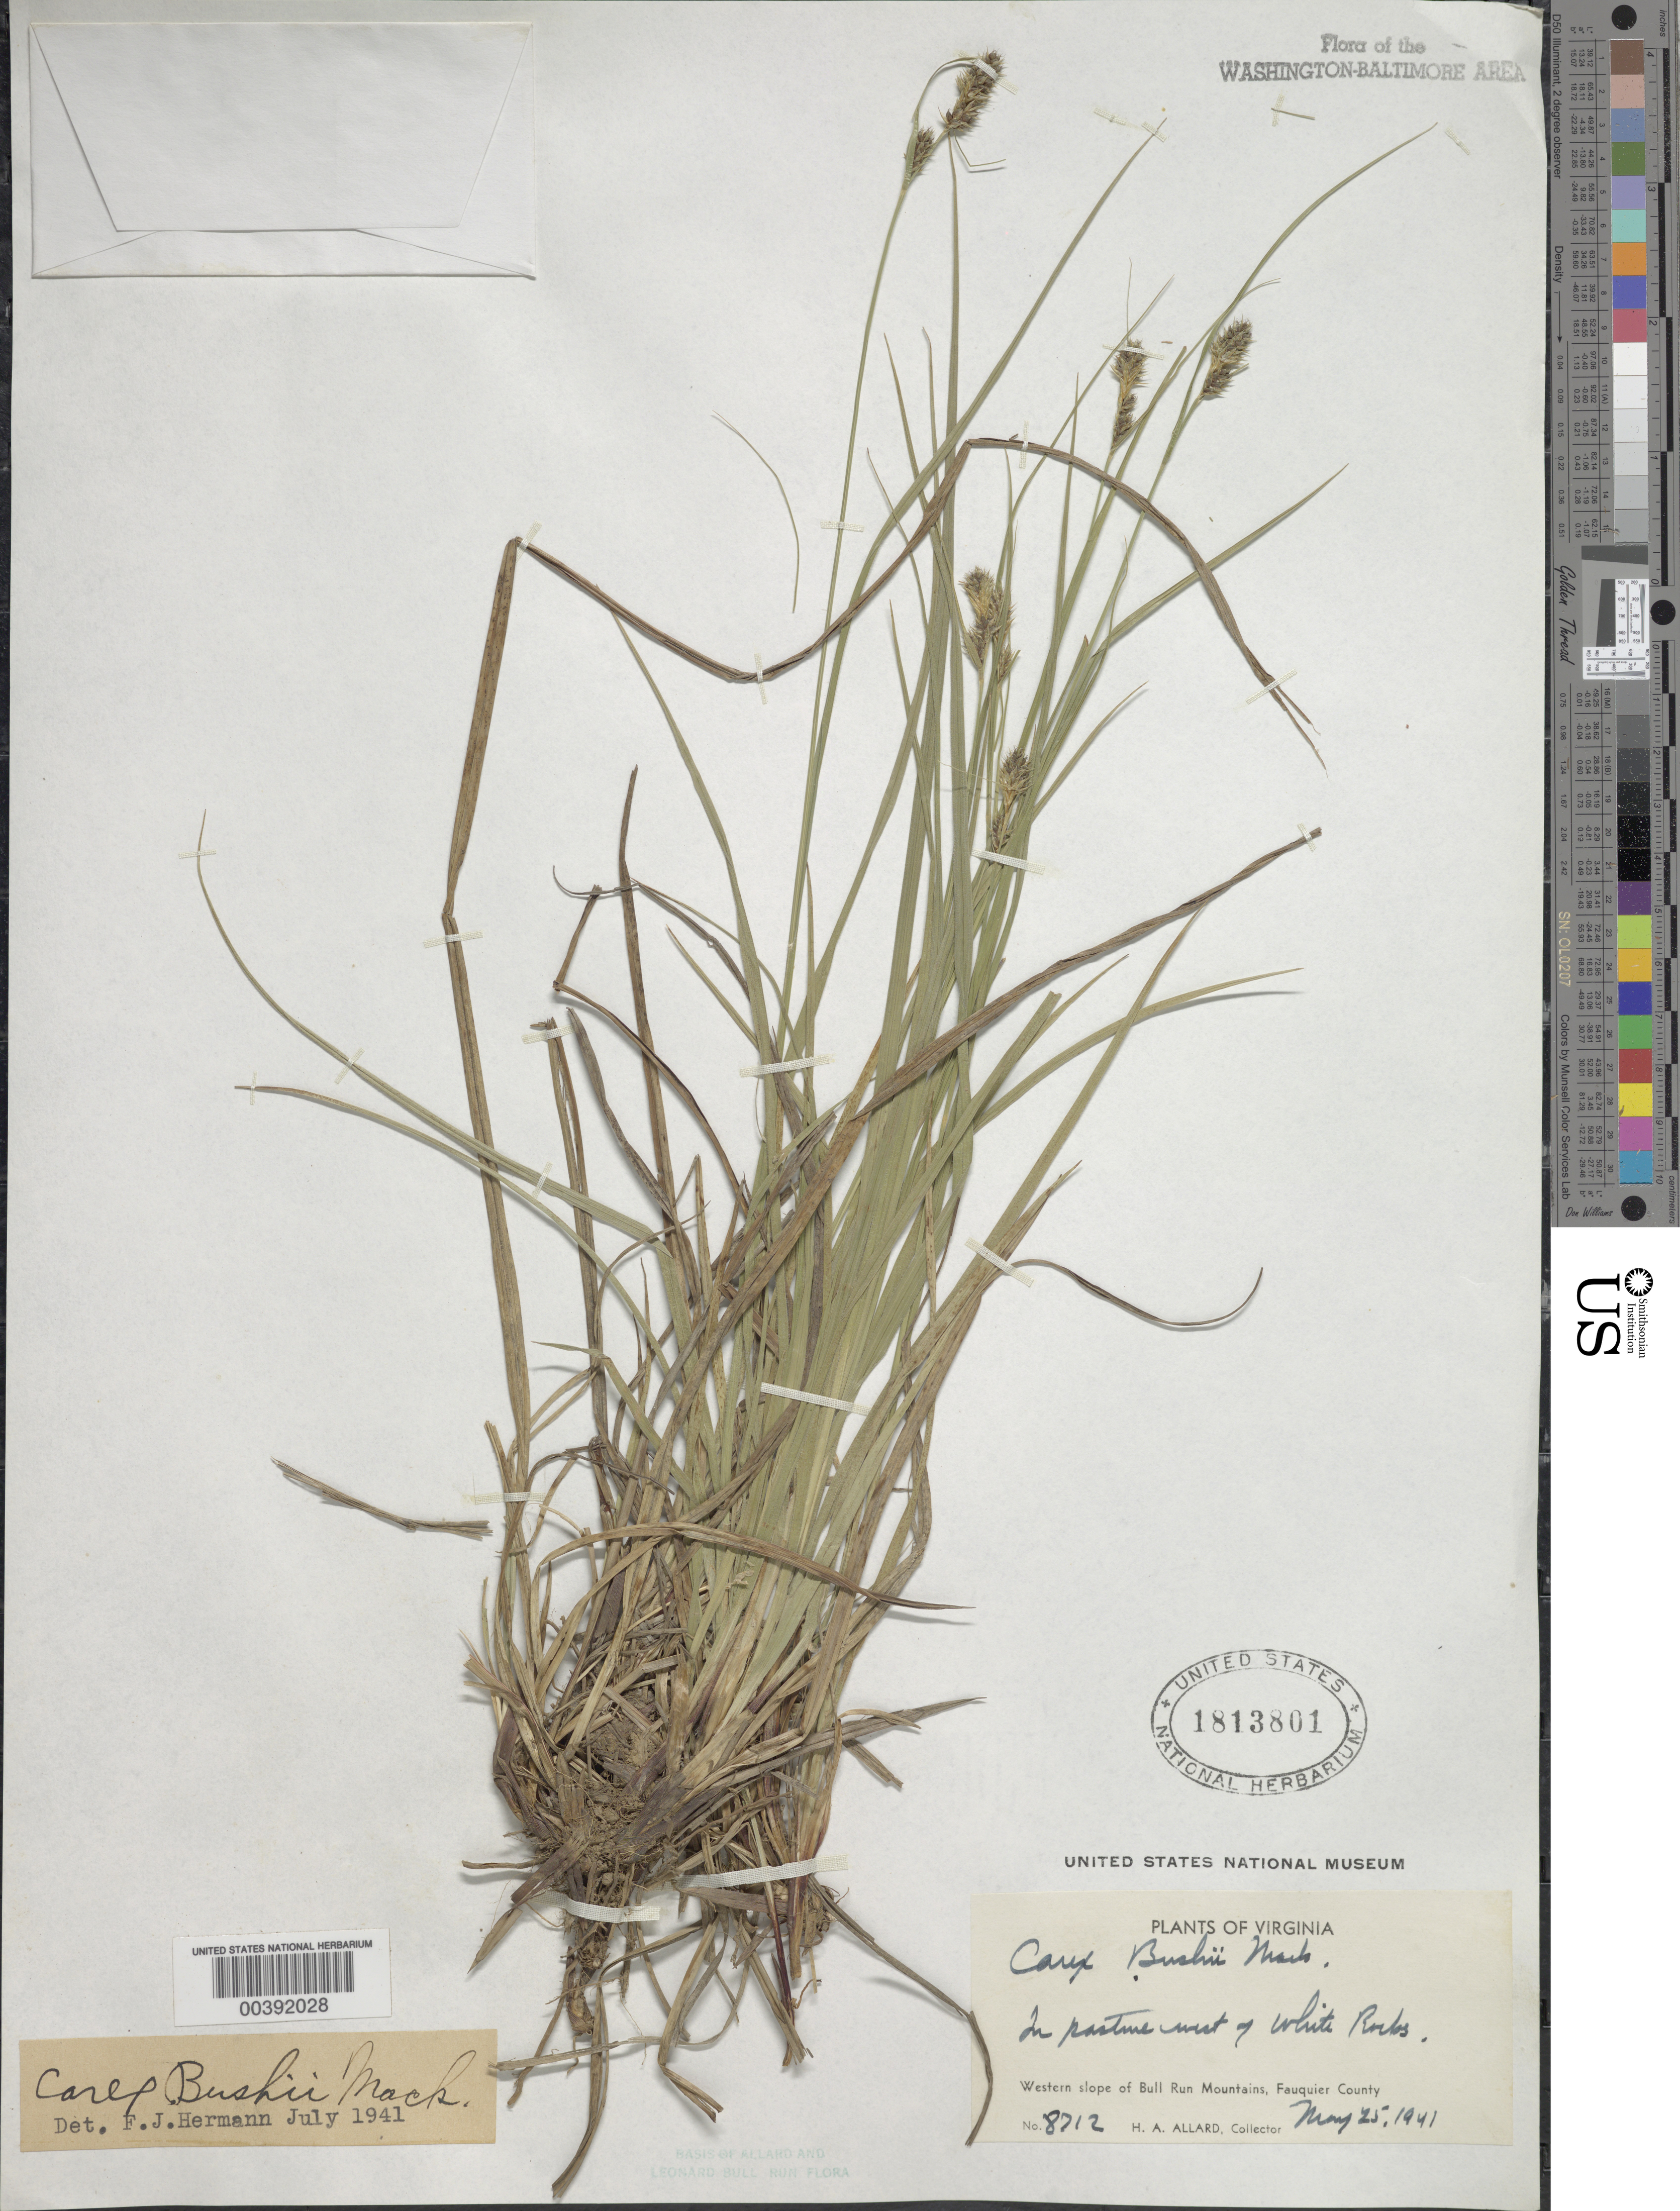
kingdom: Plantae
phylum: Tracheophyta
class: Liliopsida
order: Poales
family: Cyperaceae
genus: Carex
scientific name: Carex bushii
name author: Mack.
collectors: H. A. Allard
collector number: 8712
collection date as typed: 25 May 1941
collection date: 1941-05-25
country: United States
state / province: Virginia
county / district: Fauquier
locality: White Rocks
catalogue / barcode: US 1813801